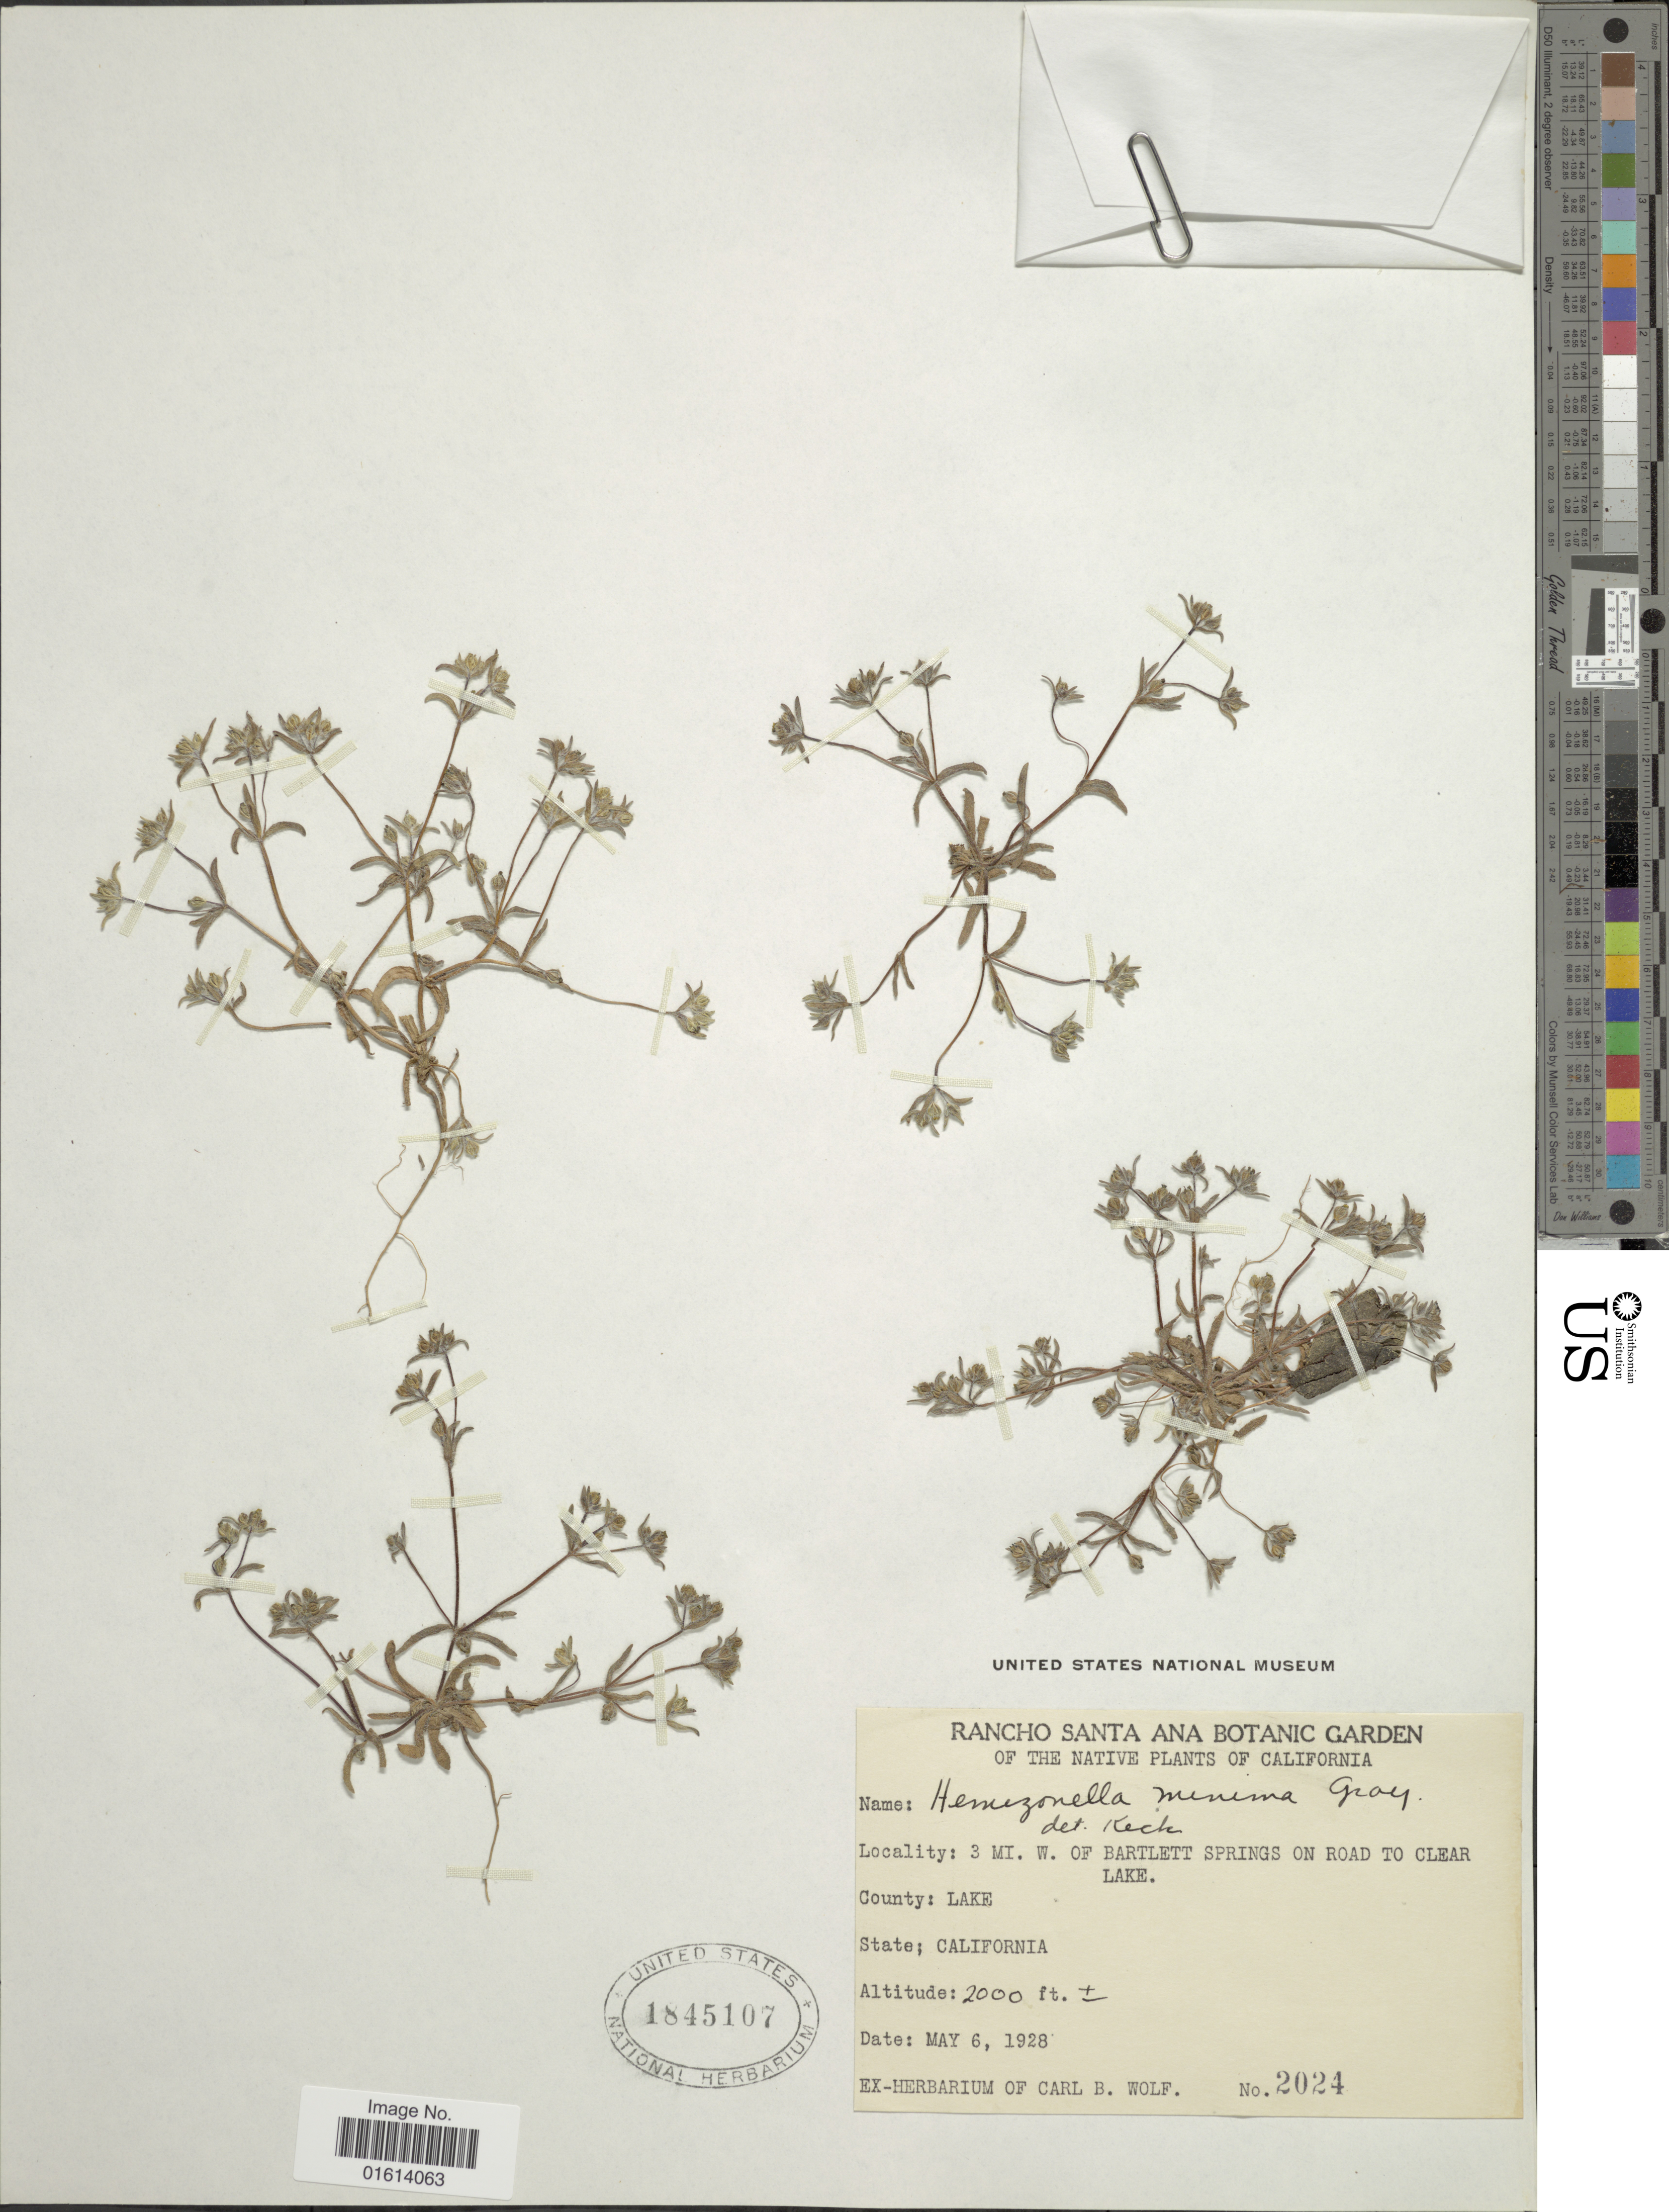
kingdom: Plantae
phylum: Tracheophyta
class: Magnoliopsida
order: Asterales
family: Asteraceae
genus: Hemizonella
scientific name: Hemizonella minima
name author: (A. Gray) A. Gray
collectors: ex herb. Carl B. Wolf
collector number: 2024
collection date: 1928-05-06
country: United States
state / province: California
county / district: Lake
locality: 3 mi. W. of Bartlett Springs on road to Clear Lake, County Lake, State California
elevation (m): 610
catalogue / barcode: US 1845107